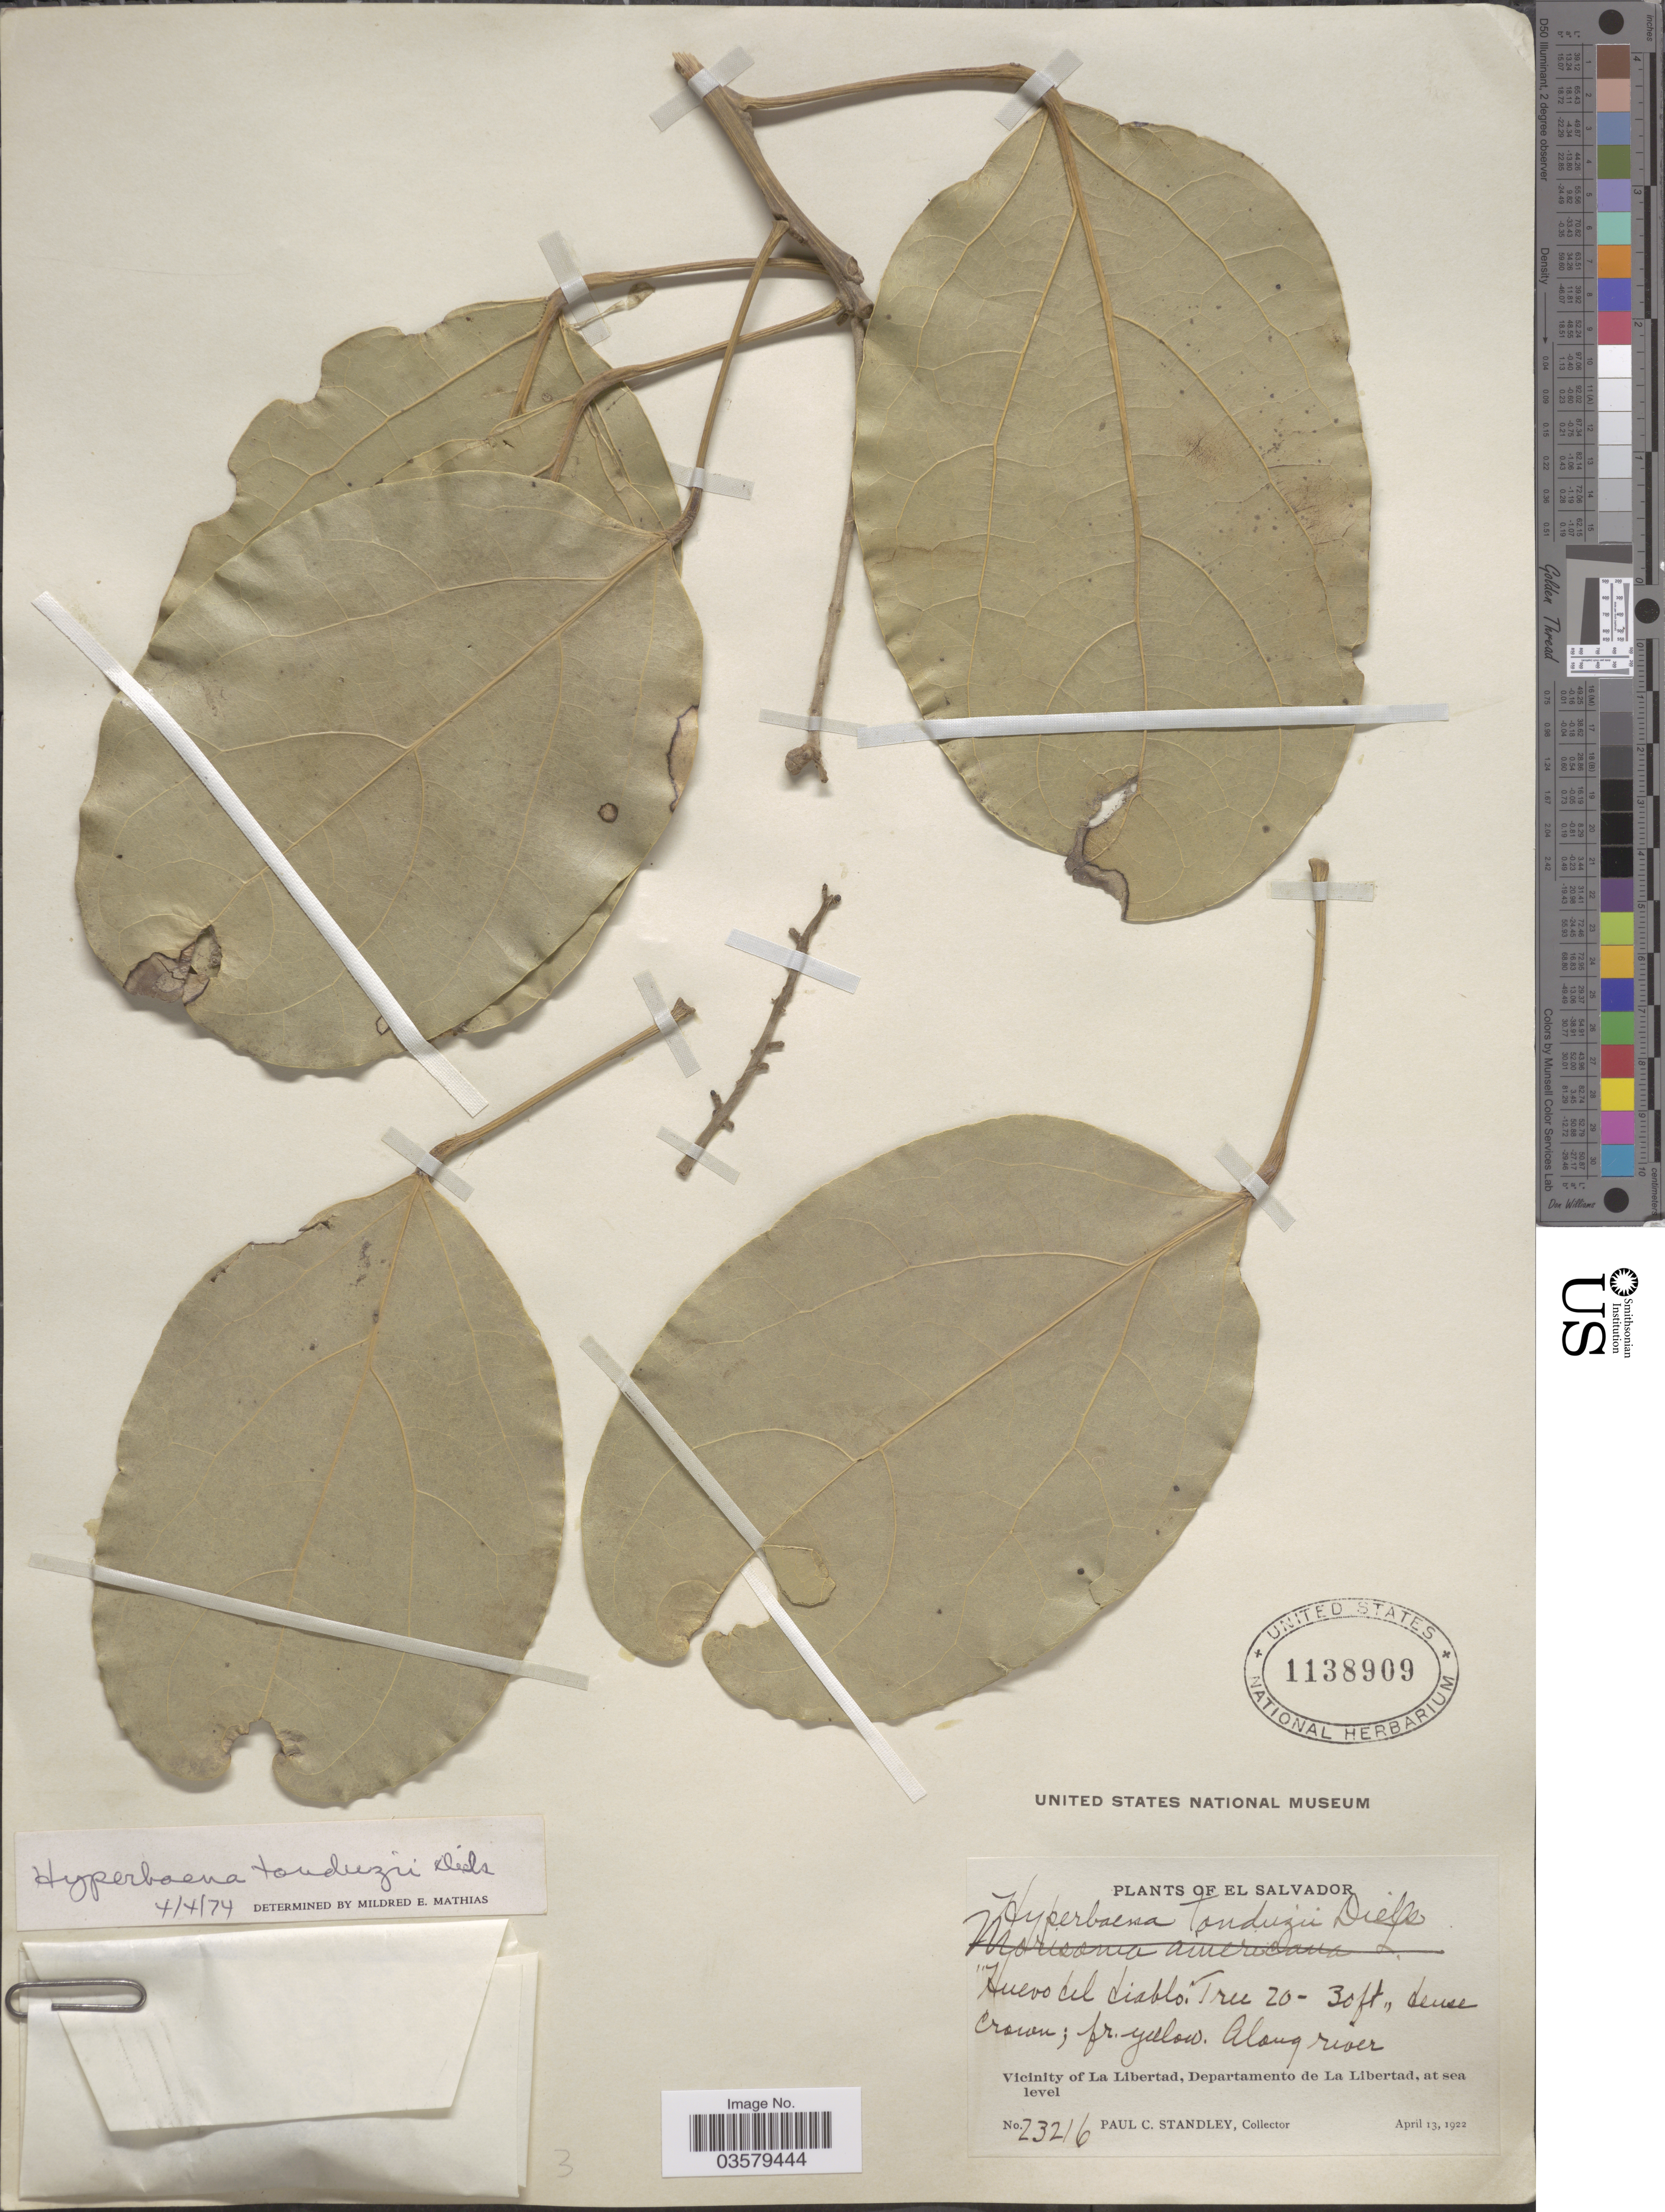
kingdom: Plantae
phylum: Tracheophyta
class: Magnoliopsida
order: Ranunculales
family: Menispermaceae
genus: Hyperbaena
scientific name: Hyperbaena tonduzii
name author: Diels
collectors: P. C. Standley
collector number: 23216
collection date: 1922-04-13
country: El Salvador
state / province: La Libertad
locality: Vicinity of La Libertad, Departamento de La Libertad.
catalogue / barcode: US 1138909